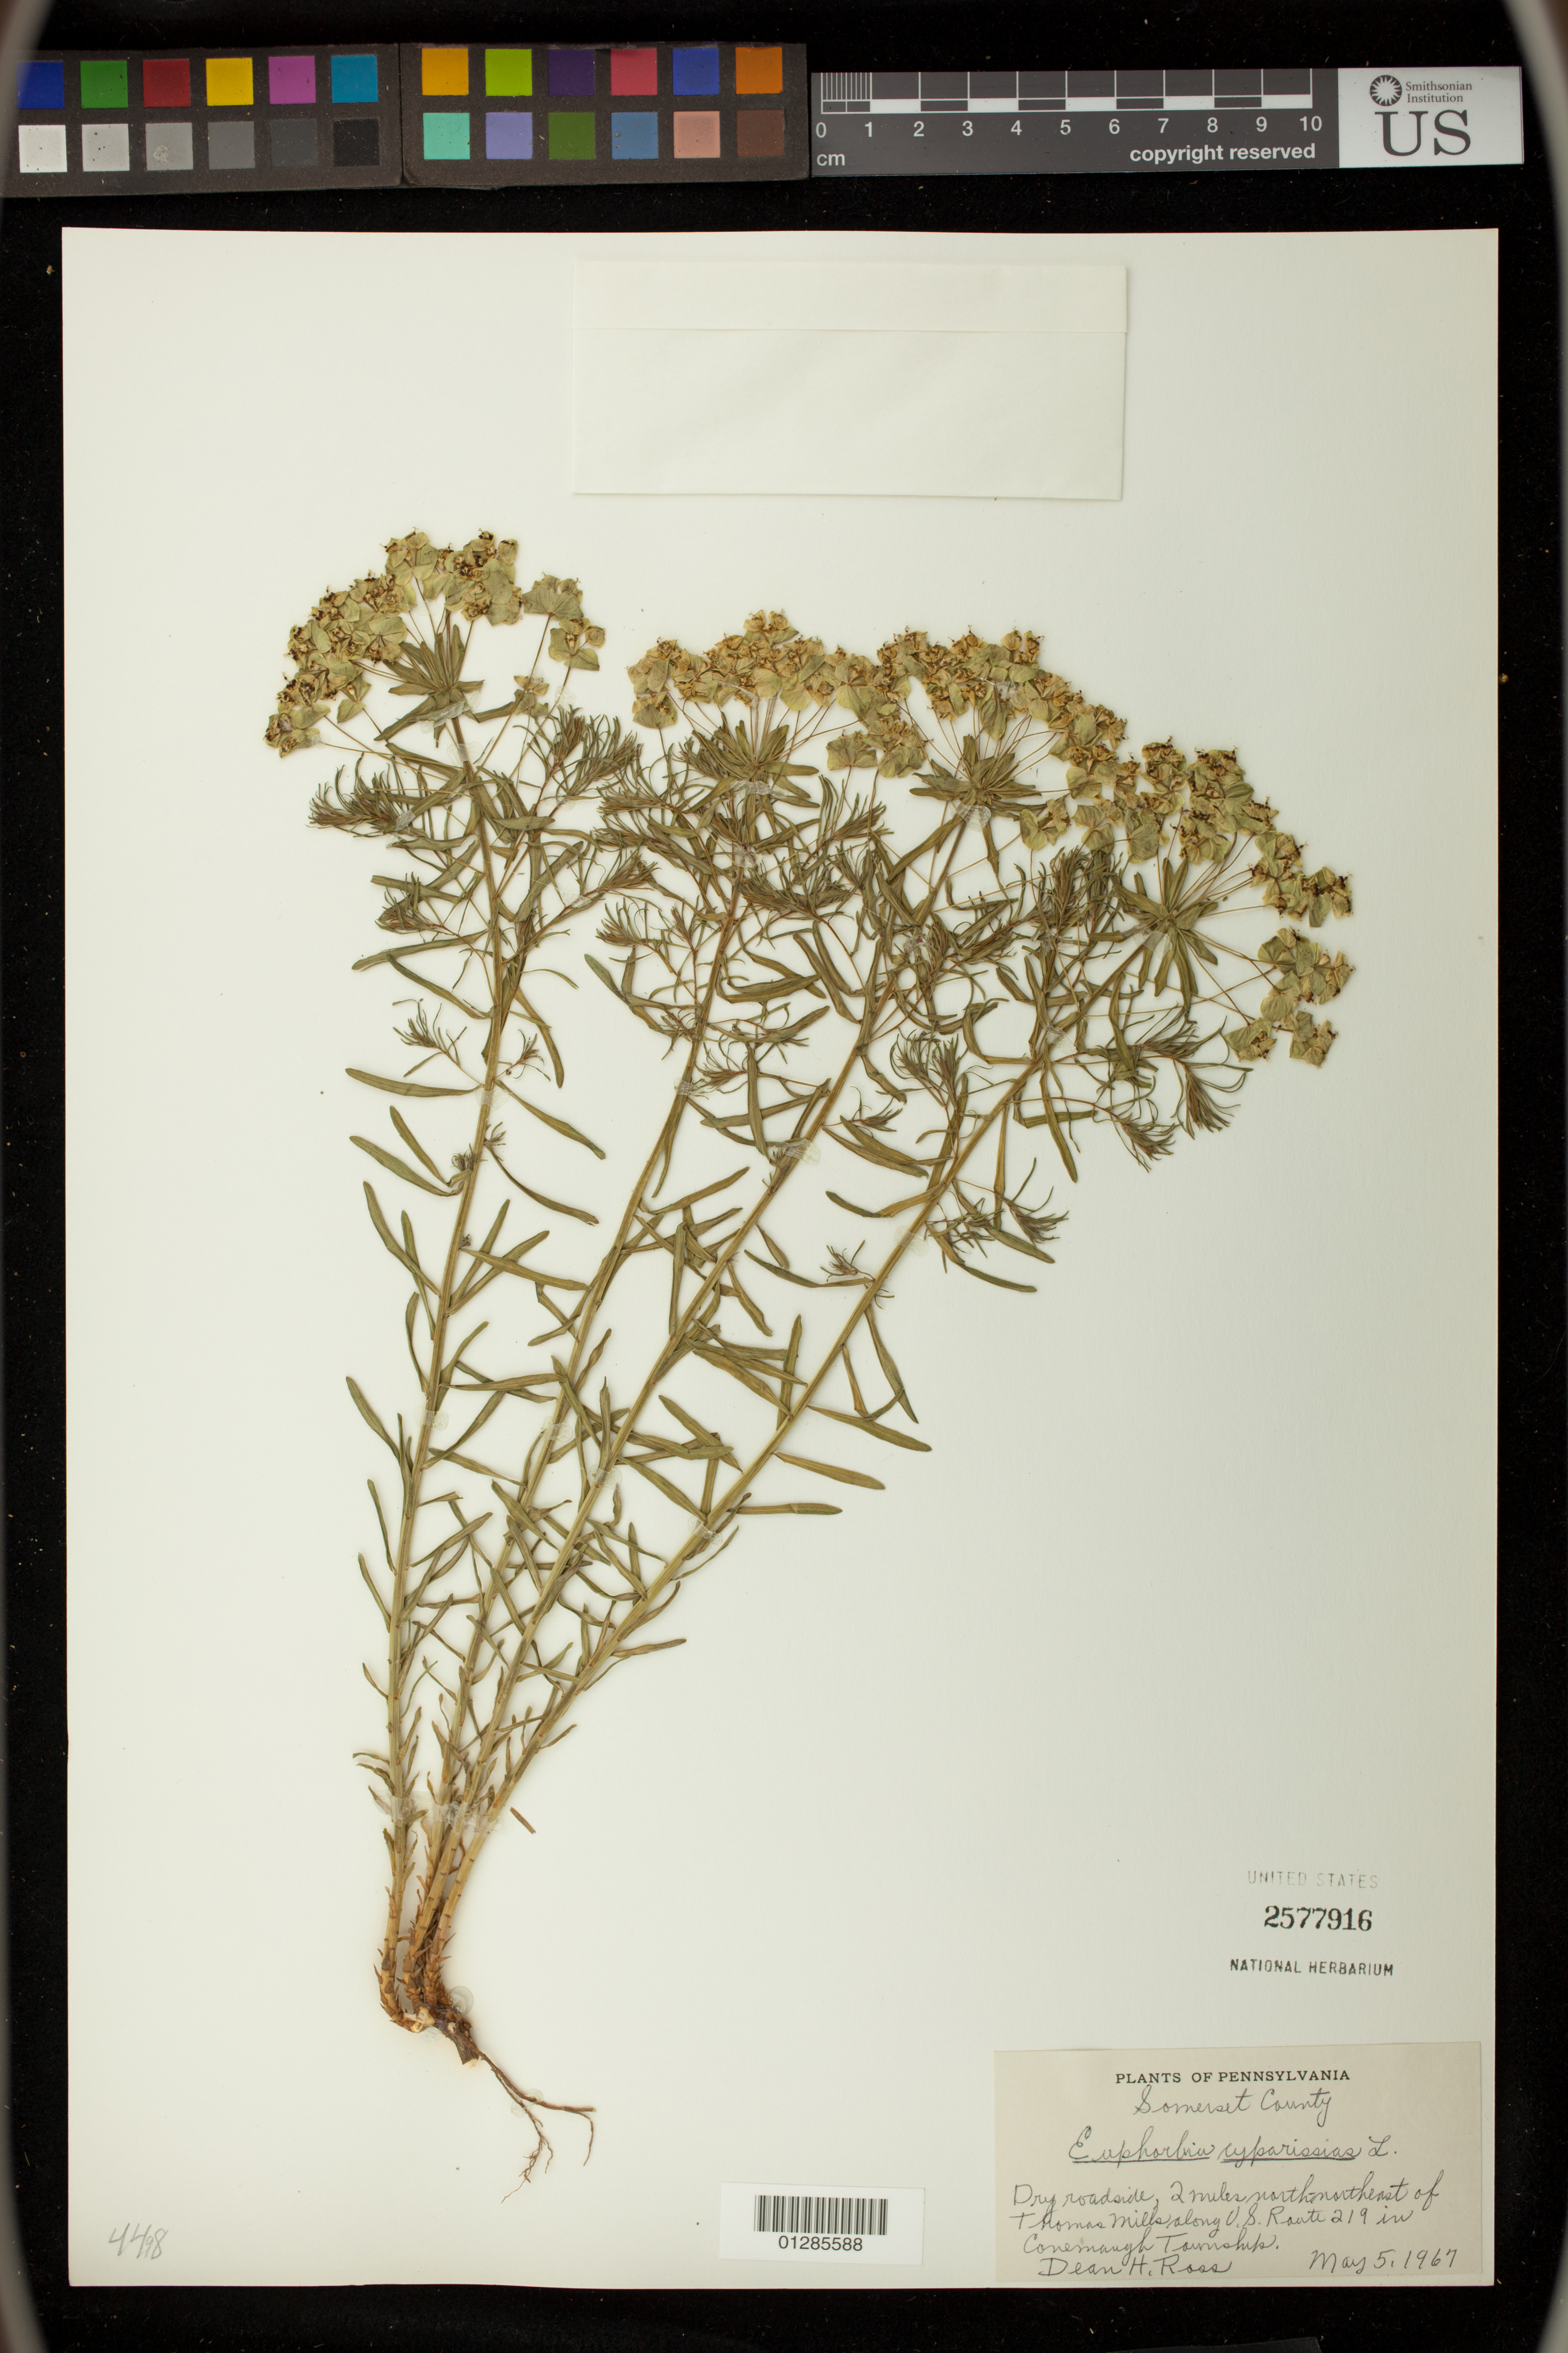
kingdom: Plantae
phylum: Tracheophyta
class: Magnoliopsida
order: Malpighiales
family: Euphorbiaceae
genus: Euphorbia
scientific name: Euphorbia cyparissias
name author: L.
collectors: D. Ross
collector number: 4498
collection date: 1967-05-05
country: United States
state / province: Pennsylvania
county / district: Somerset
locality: Roadside, 2 miles north northeast of Thomas Mills along U.S. Route 219 in Conemaugh Township.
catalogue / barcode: US 2577916